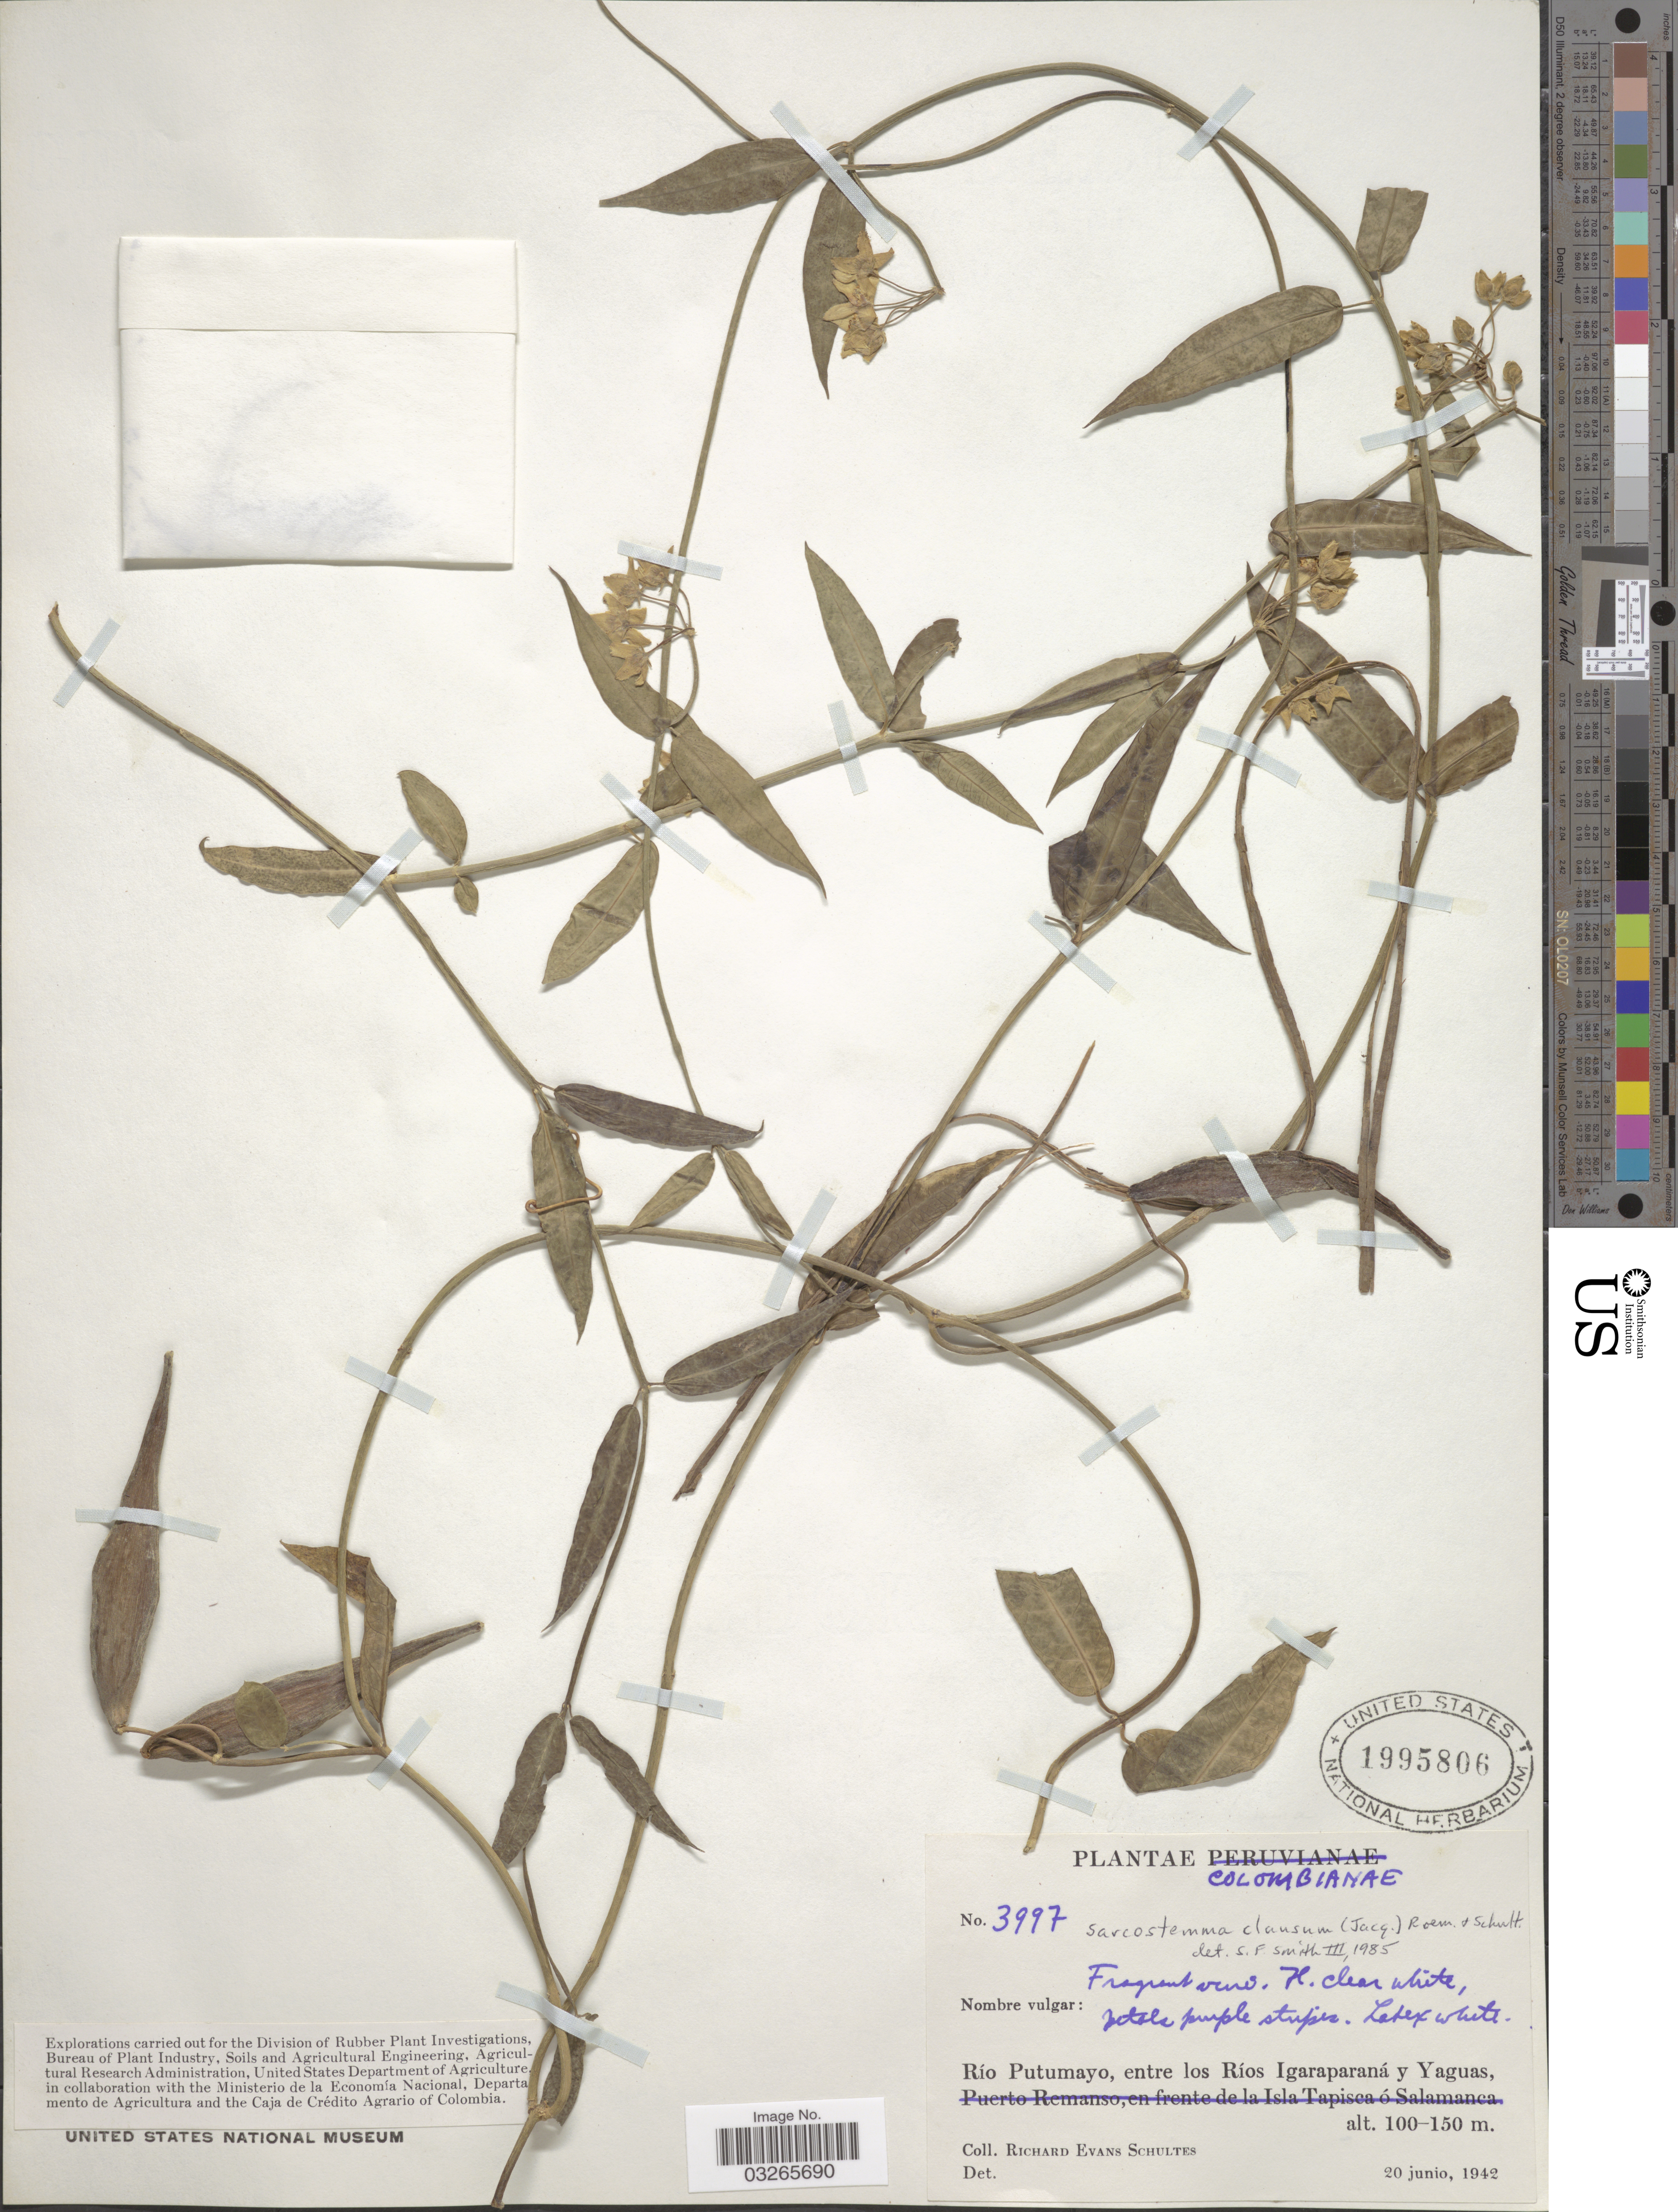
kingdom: Plantae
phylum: Tracheophyta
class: Magnoliopsida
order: Gentianales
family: Apocynaceae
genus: Sarcostemma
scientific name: Sarcostemma clausum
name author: (Jacq.) Schult.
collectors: R. E. Schultes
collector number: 3997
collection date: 1942-06-20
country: Colombia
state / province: Putumayo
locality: Río Putumayo, entre los Ríos Igaraparaná y Yaguas.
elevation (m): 100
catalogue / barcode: US 1995806